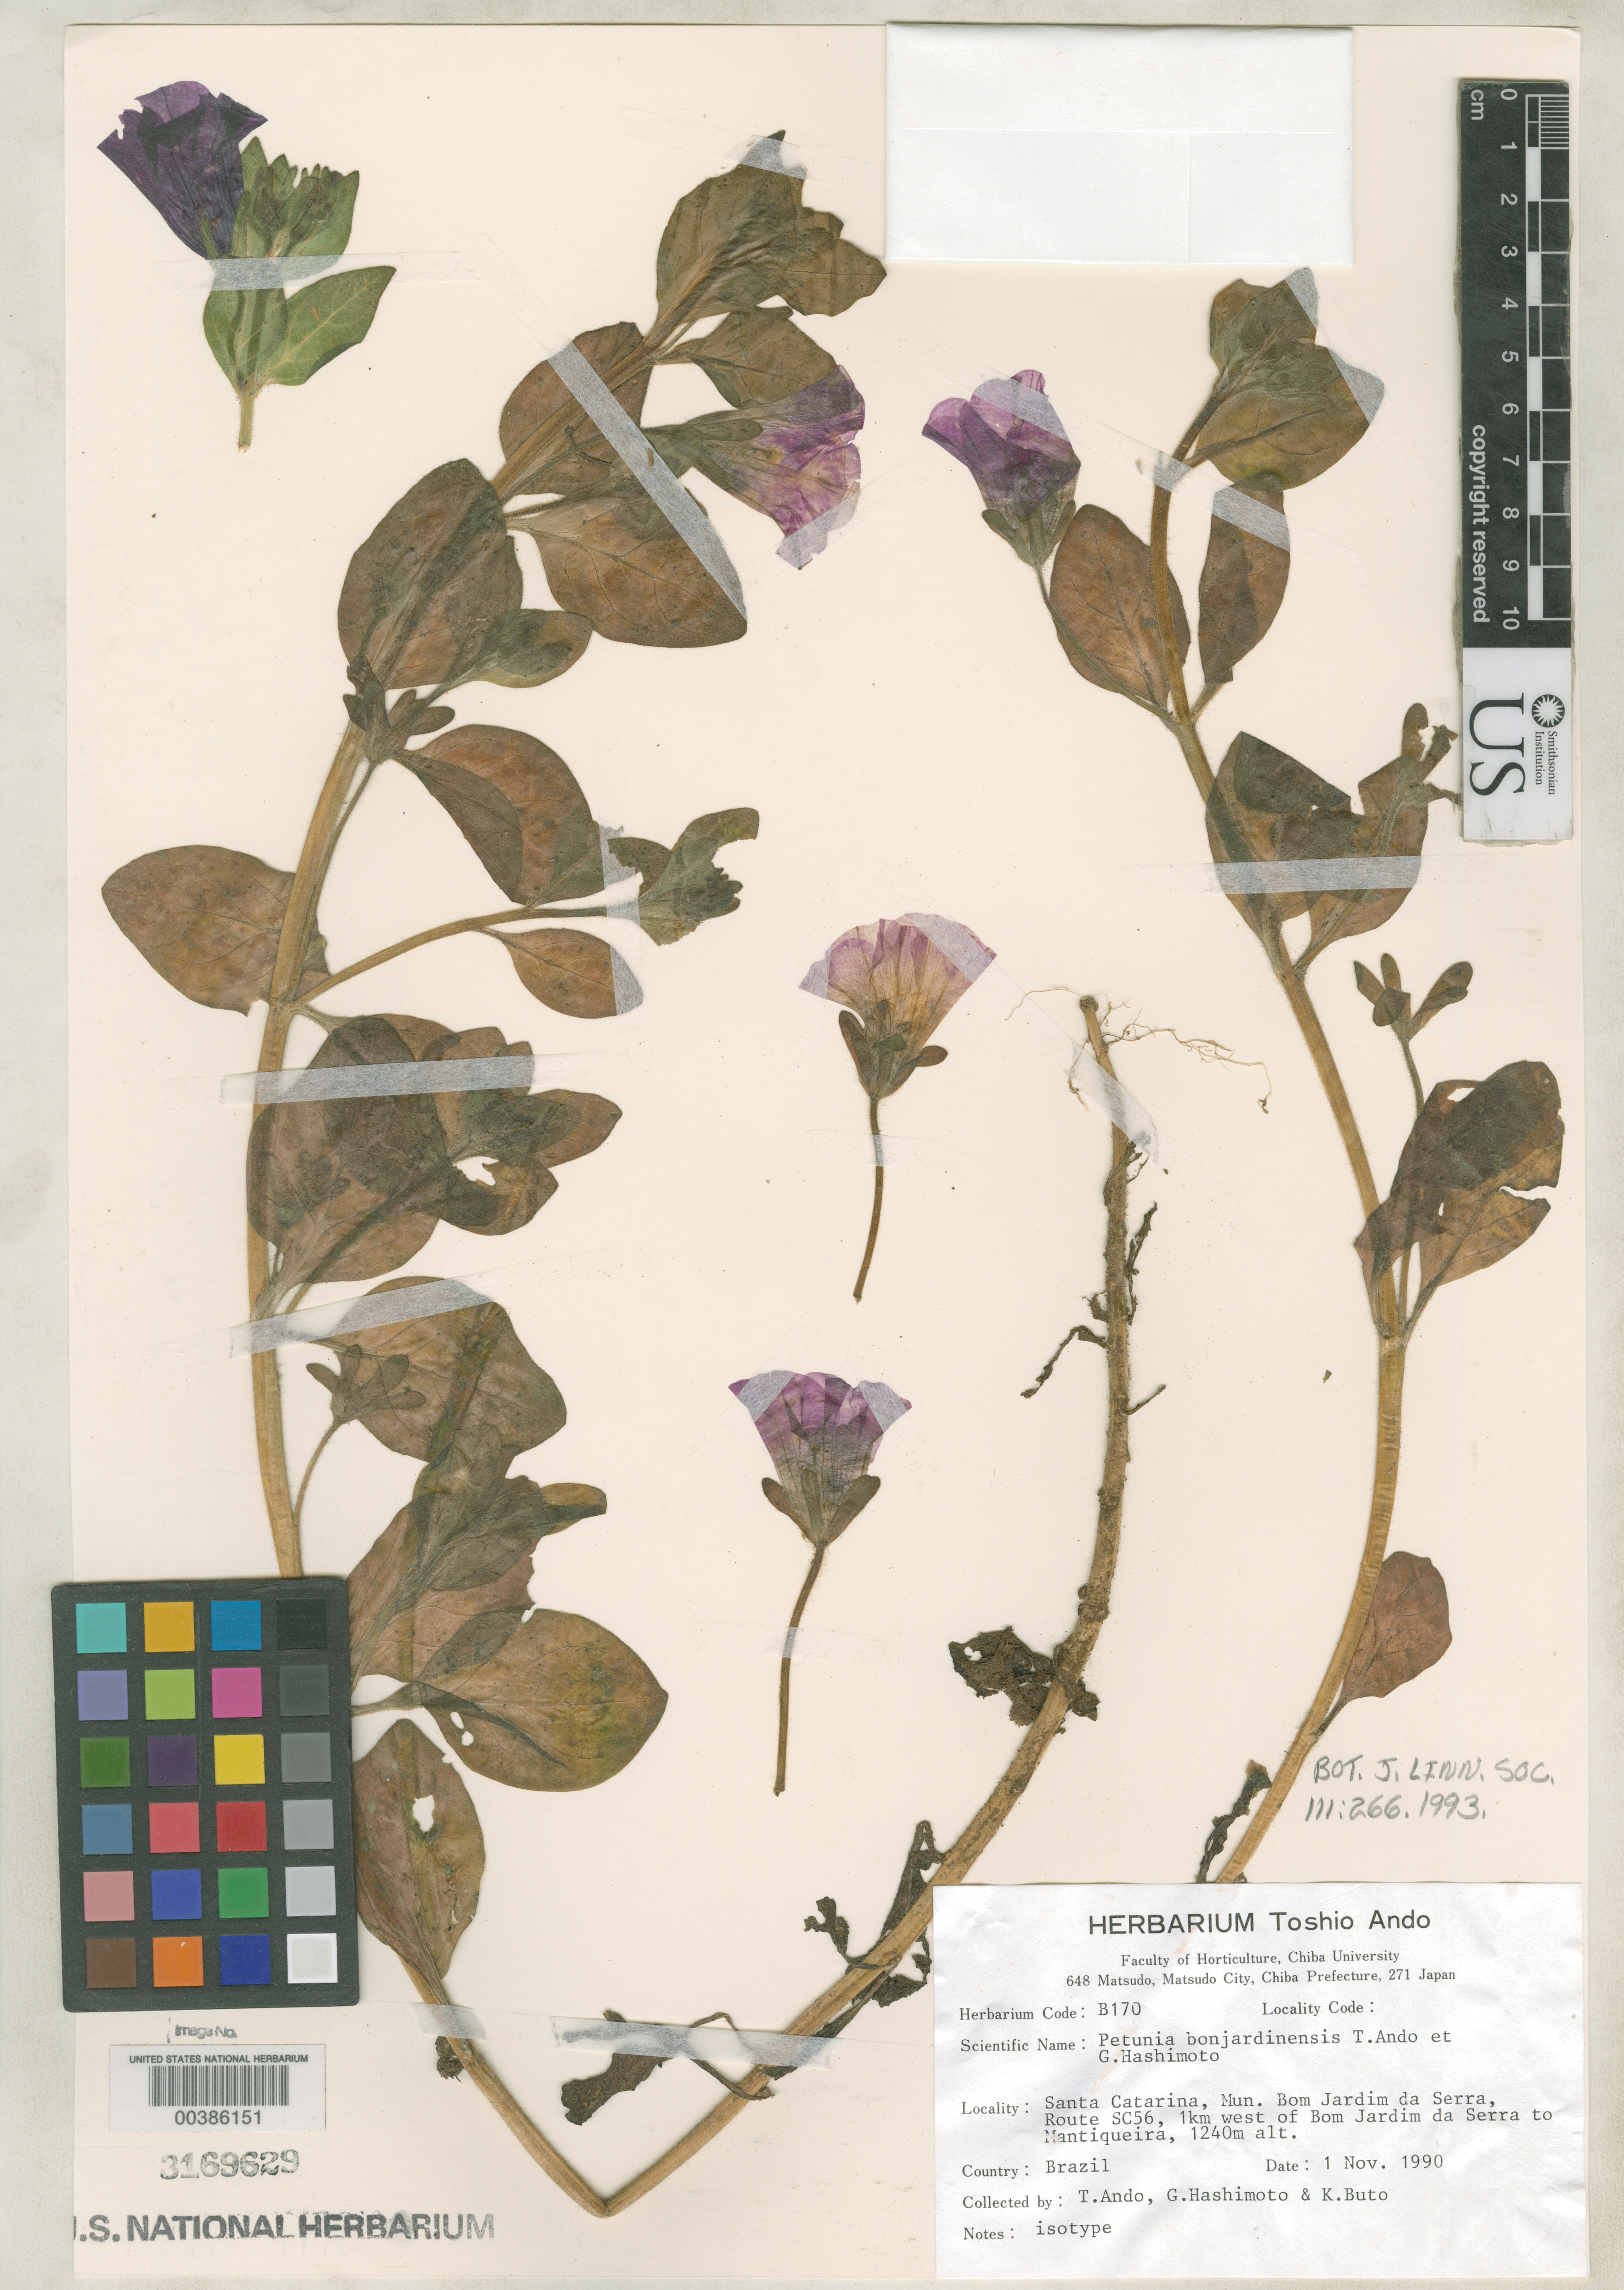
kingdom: Plantae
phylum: Tracheophyta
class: Magnoliopsida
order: Solanales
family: Solanaceae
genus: Petunia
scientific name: Petunia bonjardinensis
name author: T. Ando & Hashimoto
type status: Isotype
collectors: T. Ando, G. Hashimoto & K. Buto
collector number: B170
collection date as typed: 01 Nov 1990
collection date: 1990-11-01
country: Brazil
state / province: Santa Catarina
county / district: Bom Jardim da Serra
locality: Route SC56, 1 km E of Bom Jardim da Serra to Mantiqueira.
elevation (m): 1240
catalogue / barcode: US 3169629